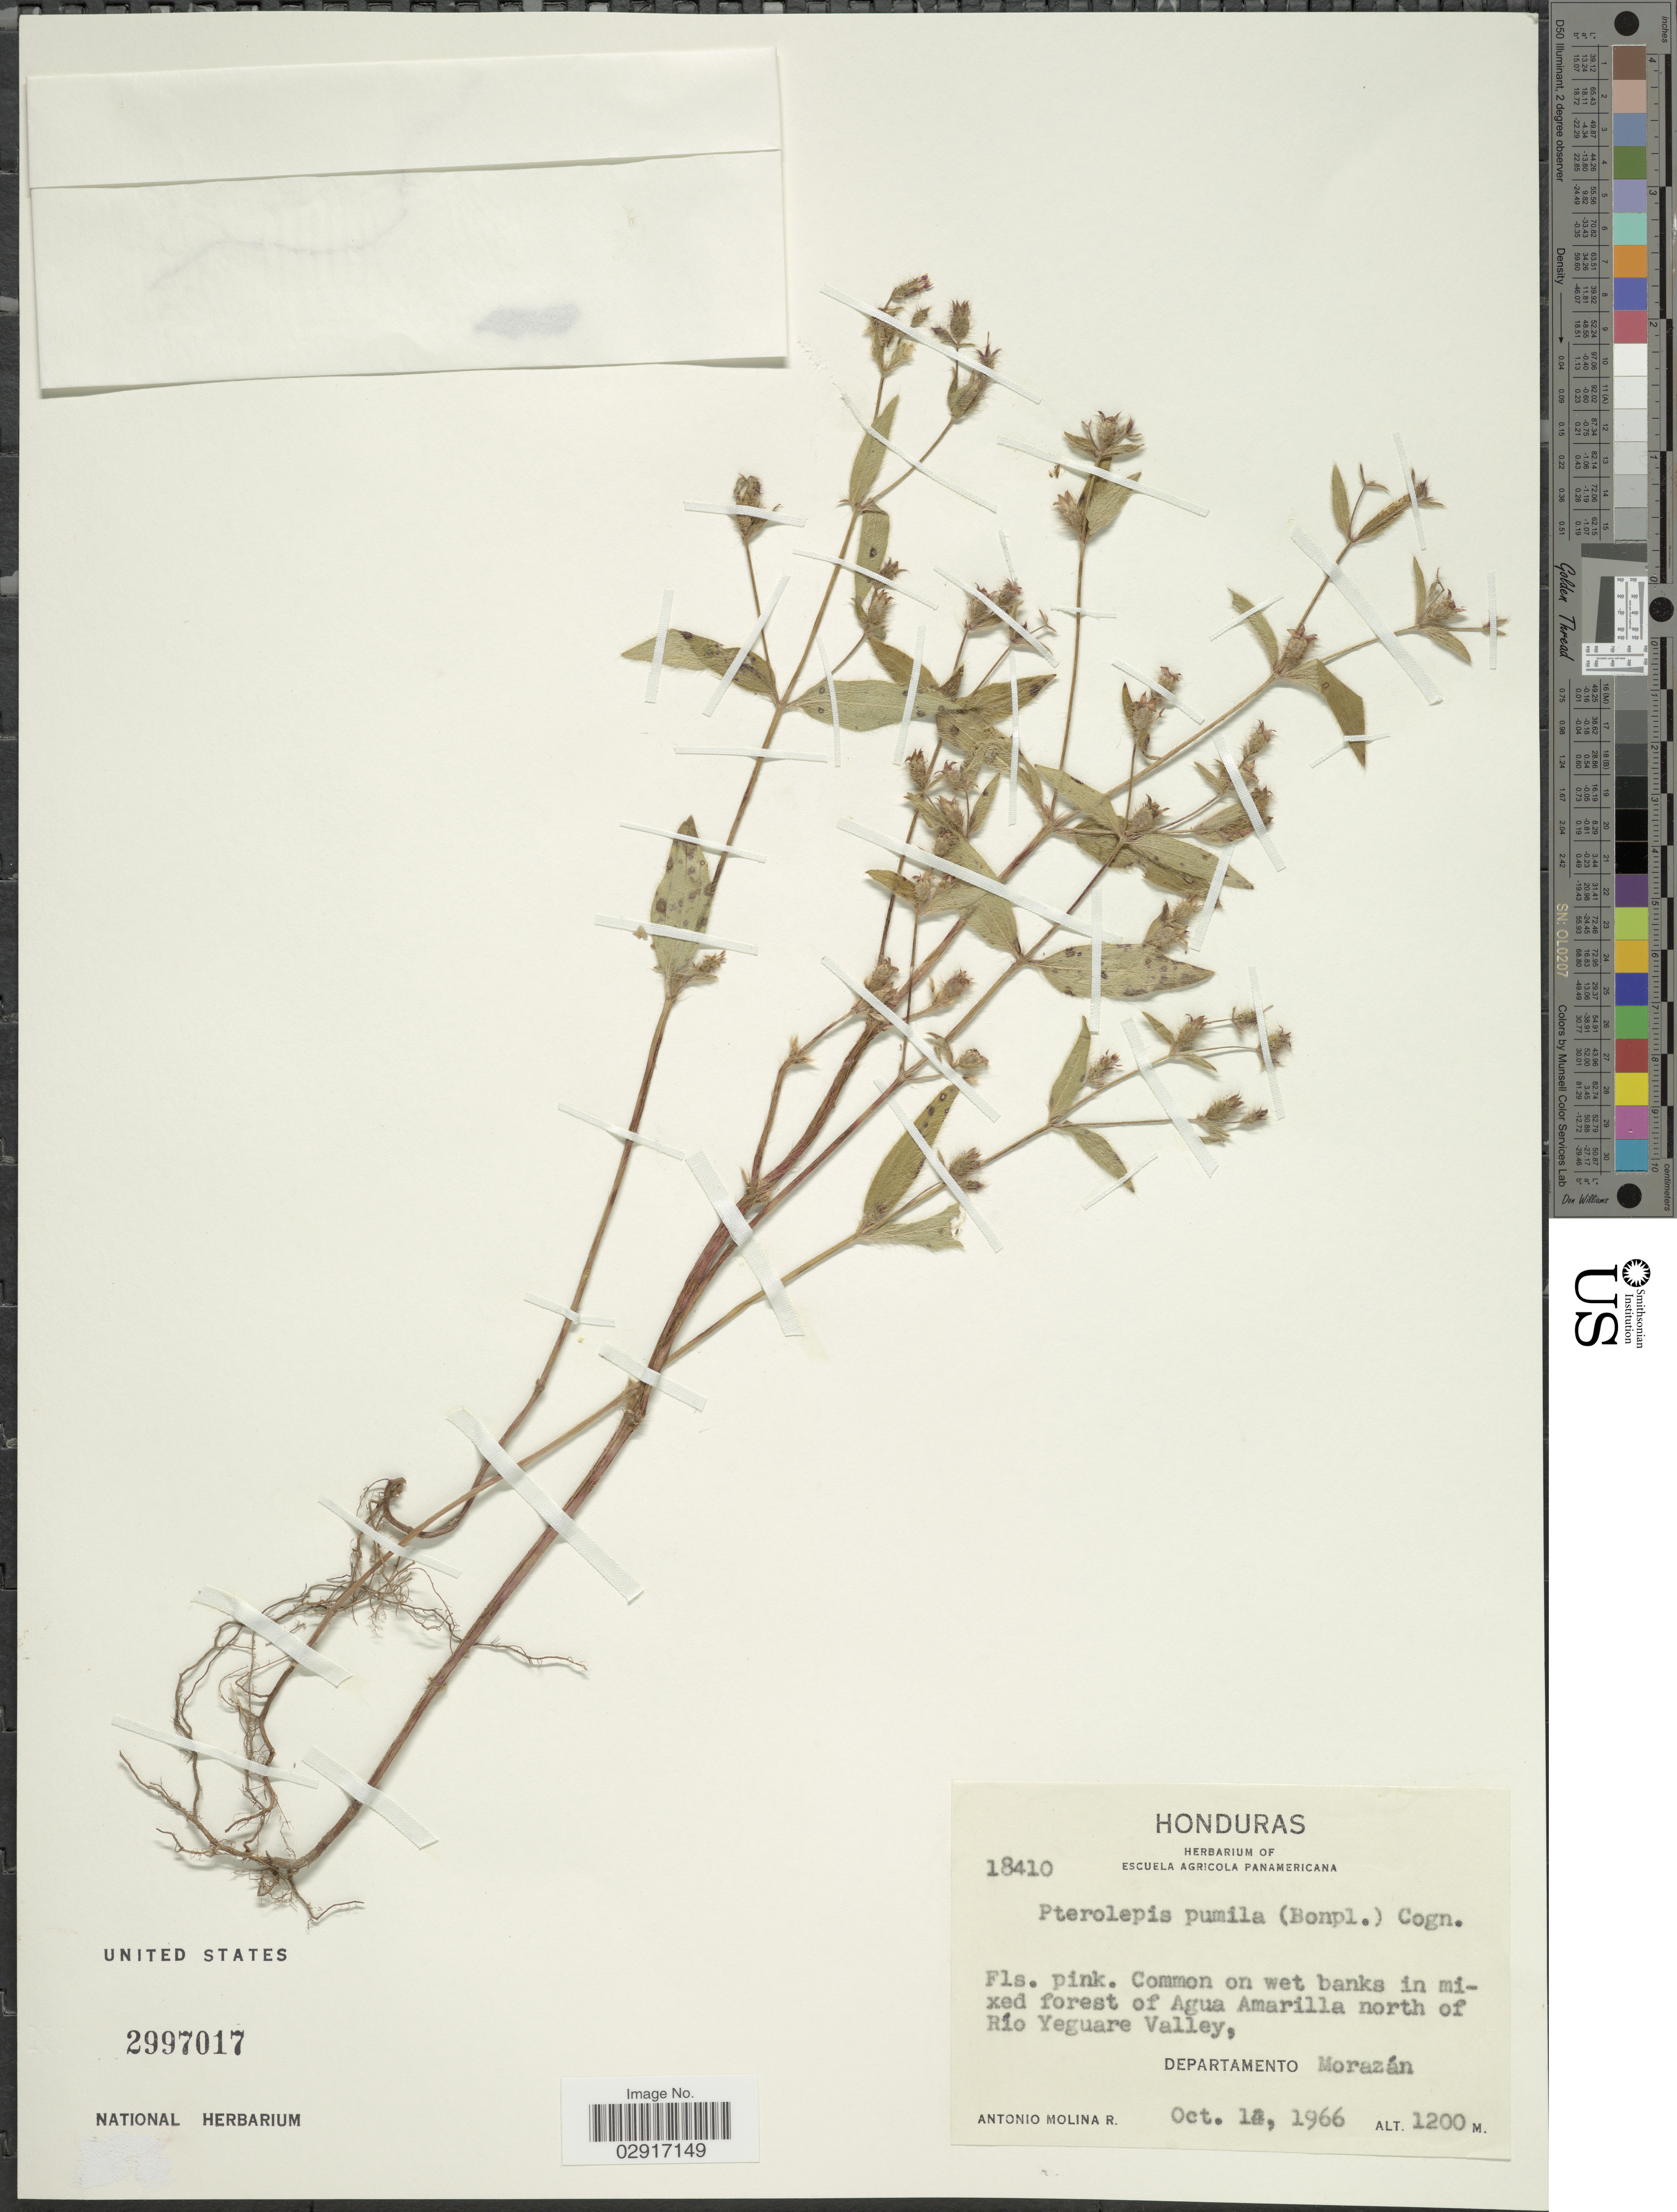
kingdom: Plantae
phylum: Tracheophyta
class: Magnoliopsida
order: Myrtales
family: Melastomataceae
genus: Pterolepis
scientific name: Pterolepis trichotoma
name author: (Rottb.) Cogn.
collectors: A. Molina R.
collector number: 18410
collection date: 1966-10-11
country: Honduras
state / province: Fco. Morazán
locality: Common on wet banks on mixed forest of Agua Amarilla north of Río Yeguare Valley, Departamento Morazán.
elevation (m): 1200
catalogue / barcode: US 2997017